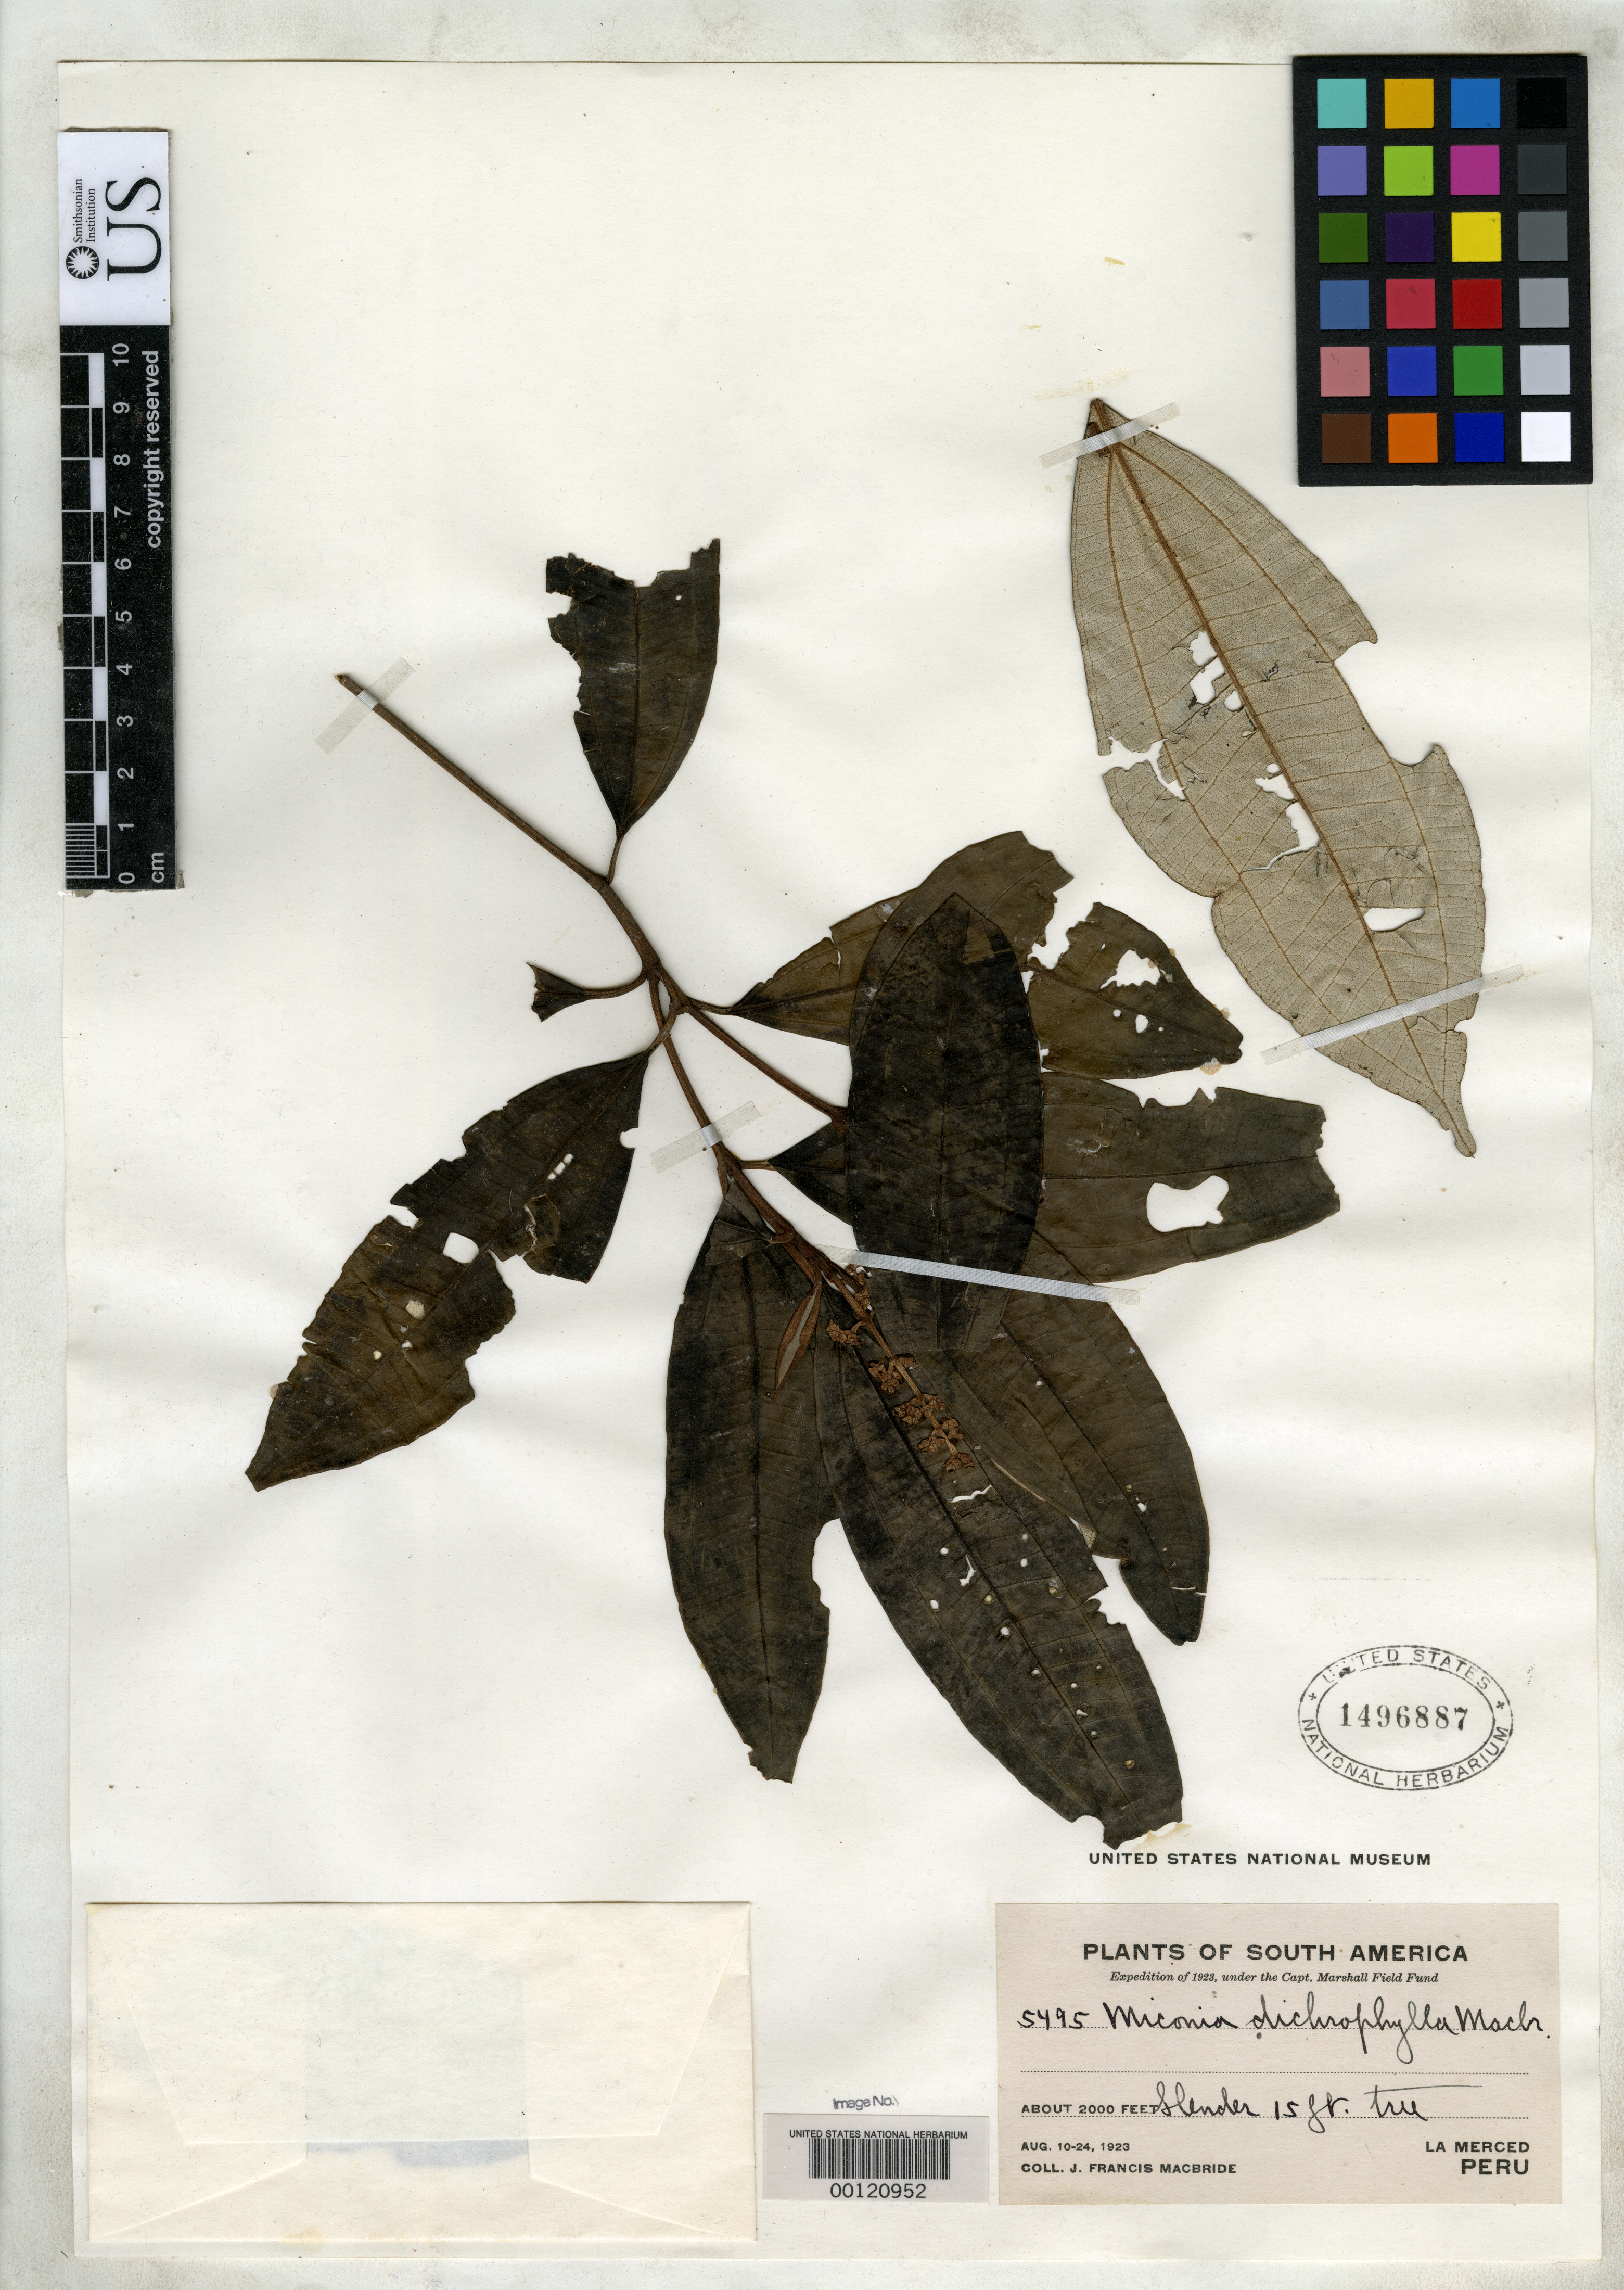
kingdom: Plantae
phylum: Tracheophyta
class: Magnoliopsida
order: Myrtales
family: Melastomataceae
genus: Miconia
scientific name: Miconia dichrophylla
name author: J.F. Macbr.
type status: Isotype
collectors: J. F. Macbride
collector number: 5495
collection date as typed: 10 Aug 1923 to 24 Aug 1923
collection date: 1923-08-10/1923-08-24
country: Peru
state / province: Junín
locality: La Merced.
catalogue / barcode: US 1496887